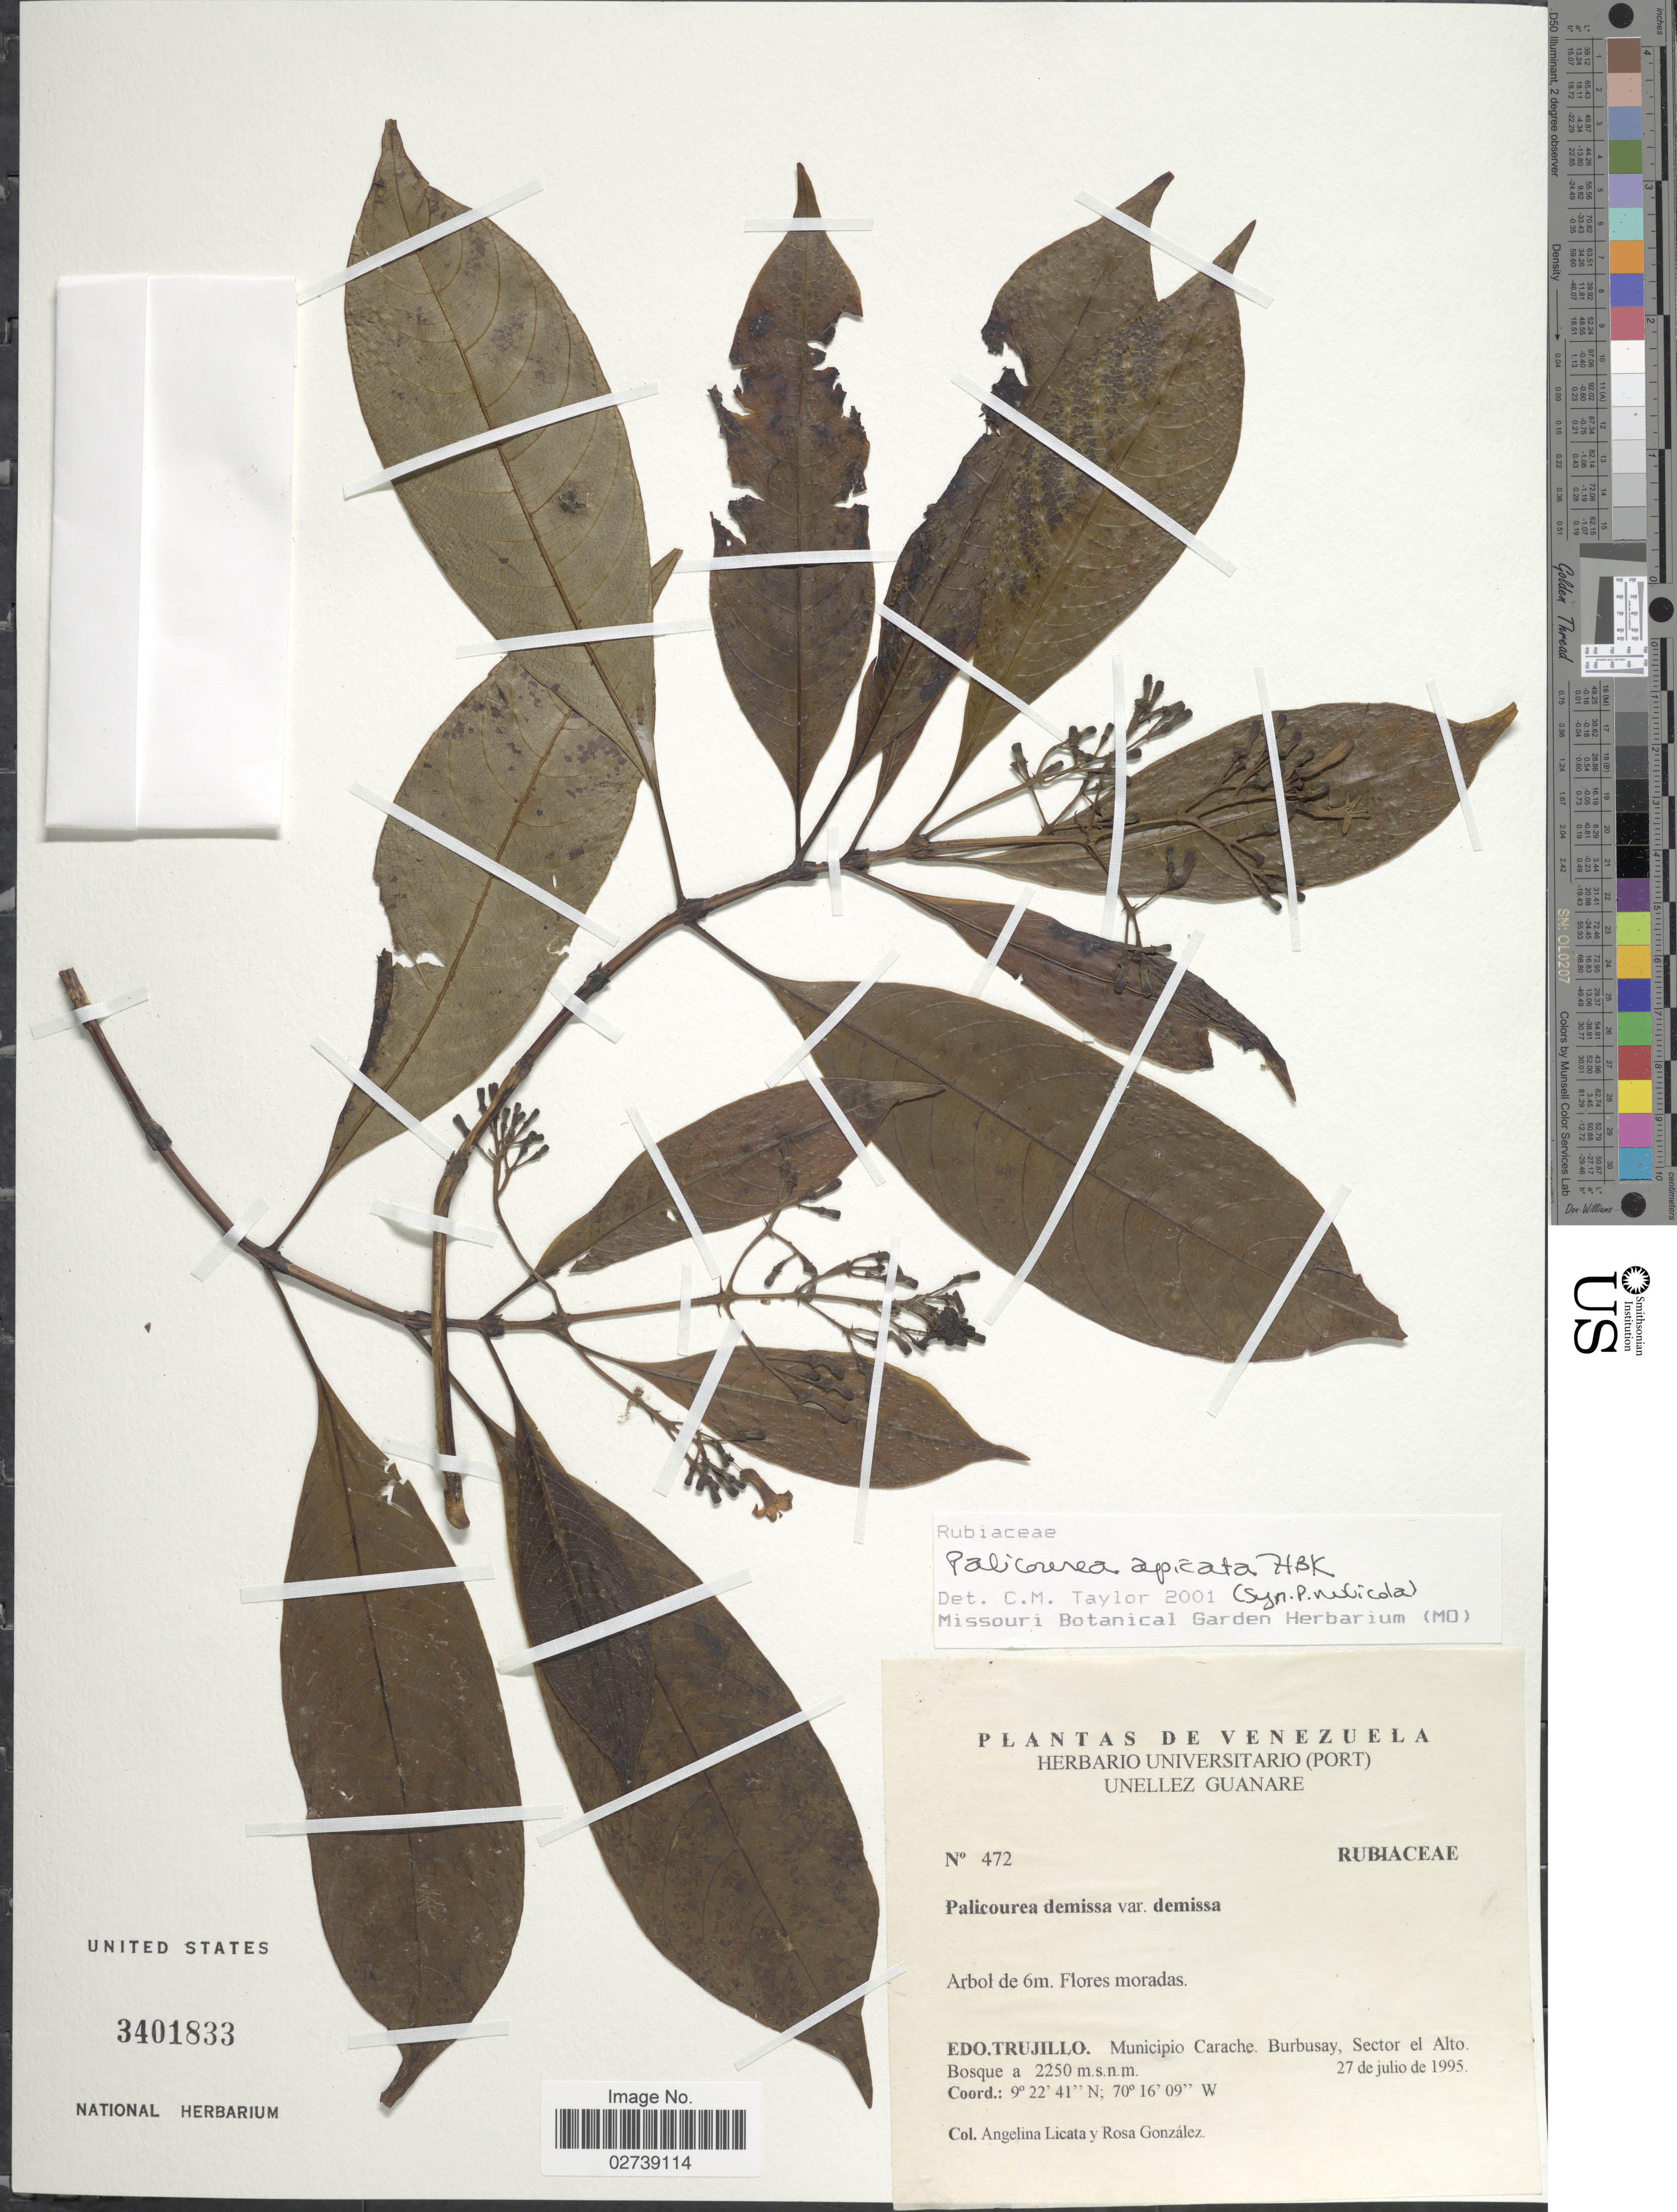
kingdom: Plantae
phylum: Tracheophyta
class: Magnoliopsida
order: Gentianales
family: Rubiaceae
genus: Palicourea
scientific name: Palicourea apicata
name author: Kunth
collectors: A. Licata & R. González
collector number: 472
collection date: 1995-07-27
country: Venezuela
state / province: Trujillo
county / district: Carache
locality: Burbusay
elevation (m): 2250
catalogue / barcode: US 3401833